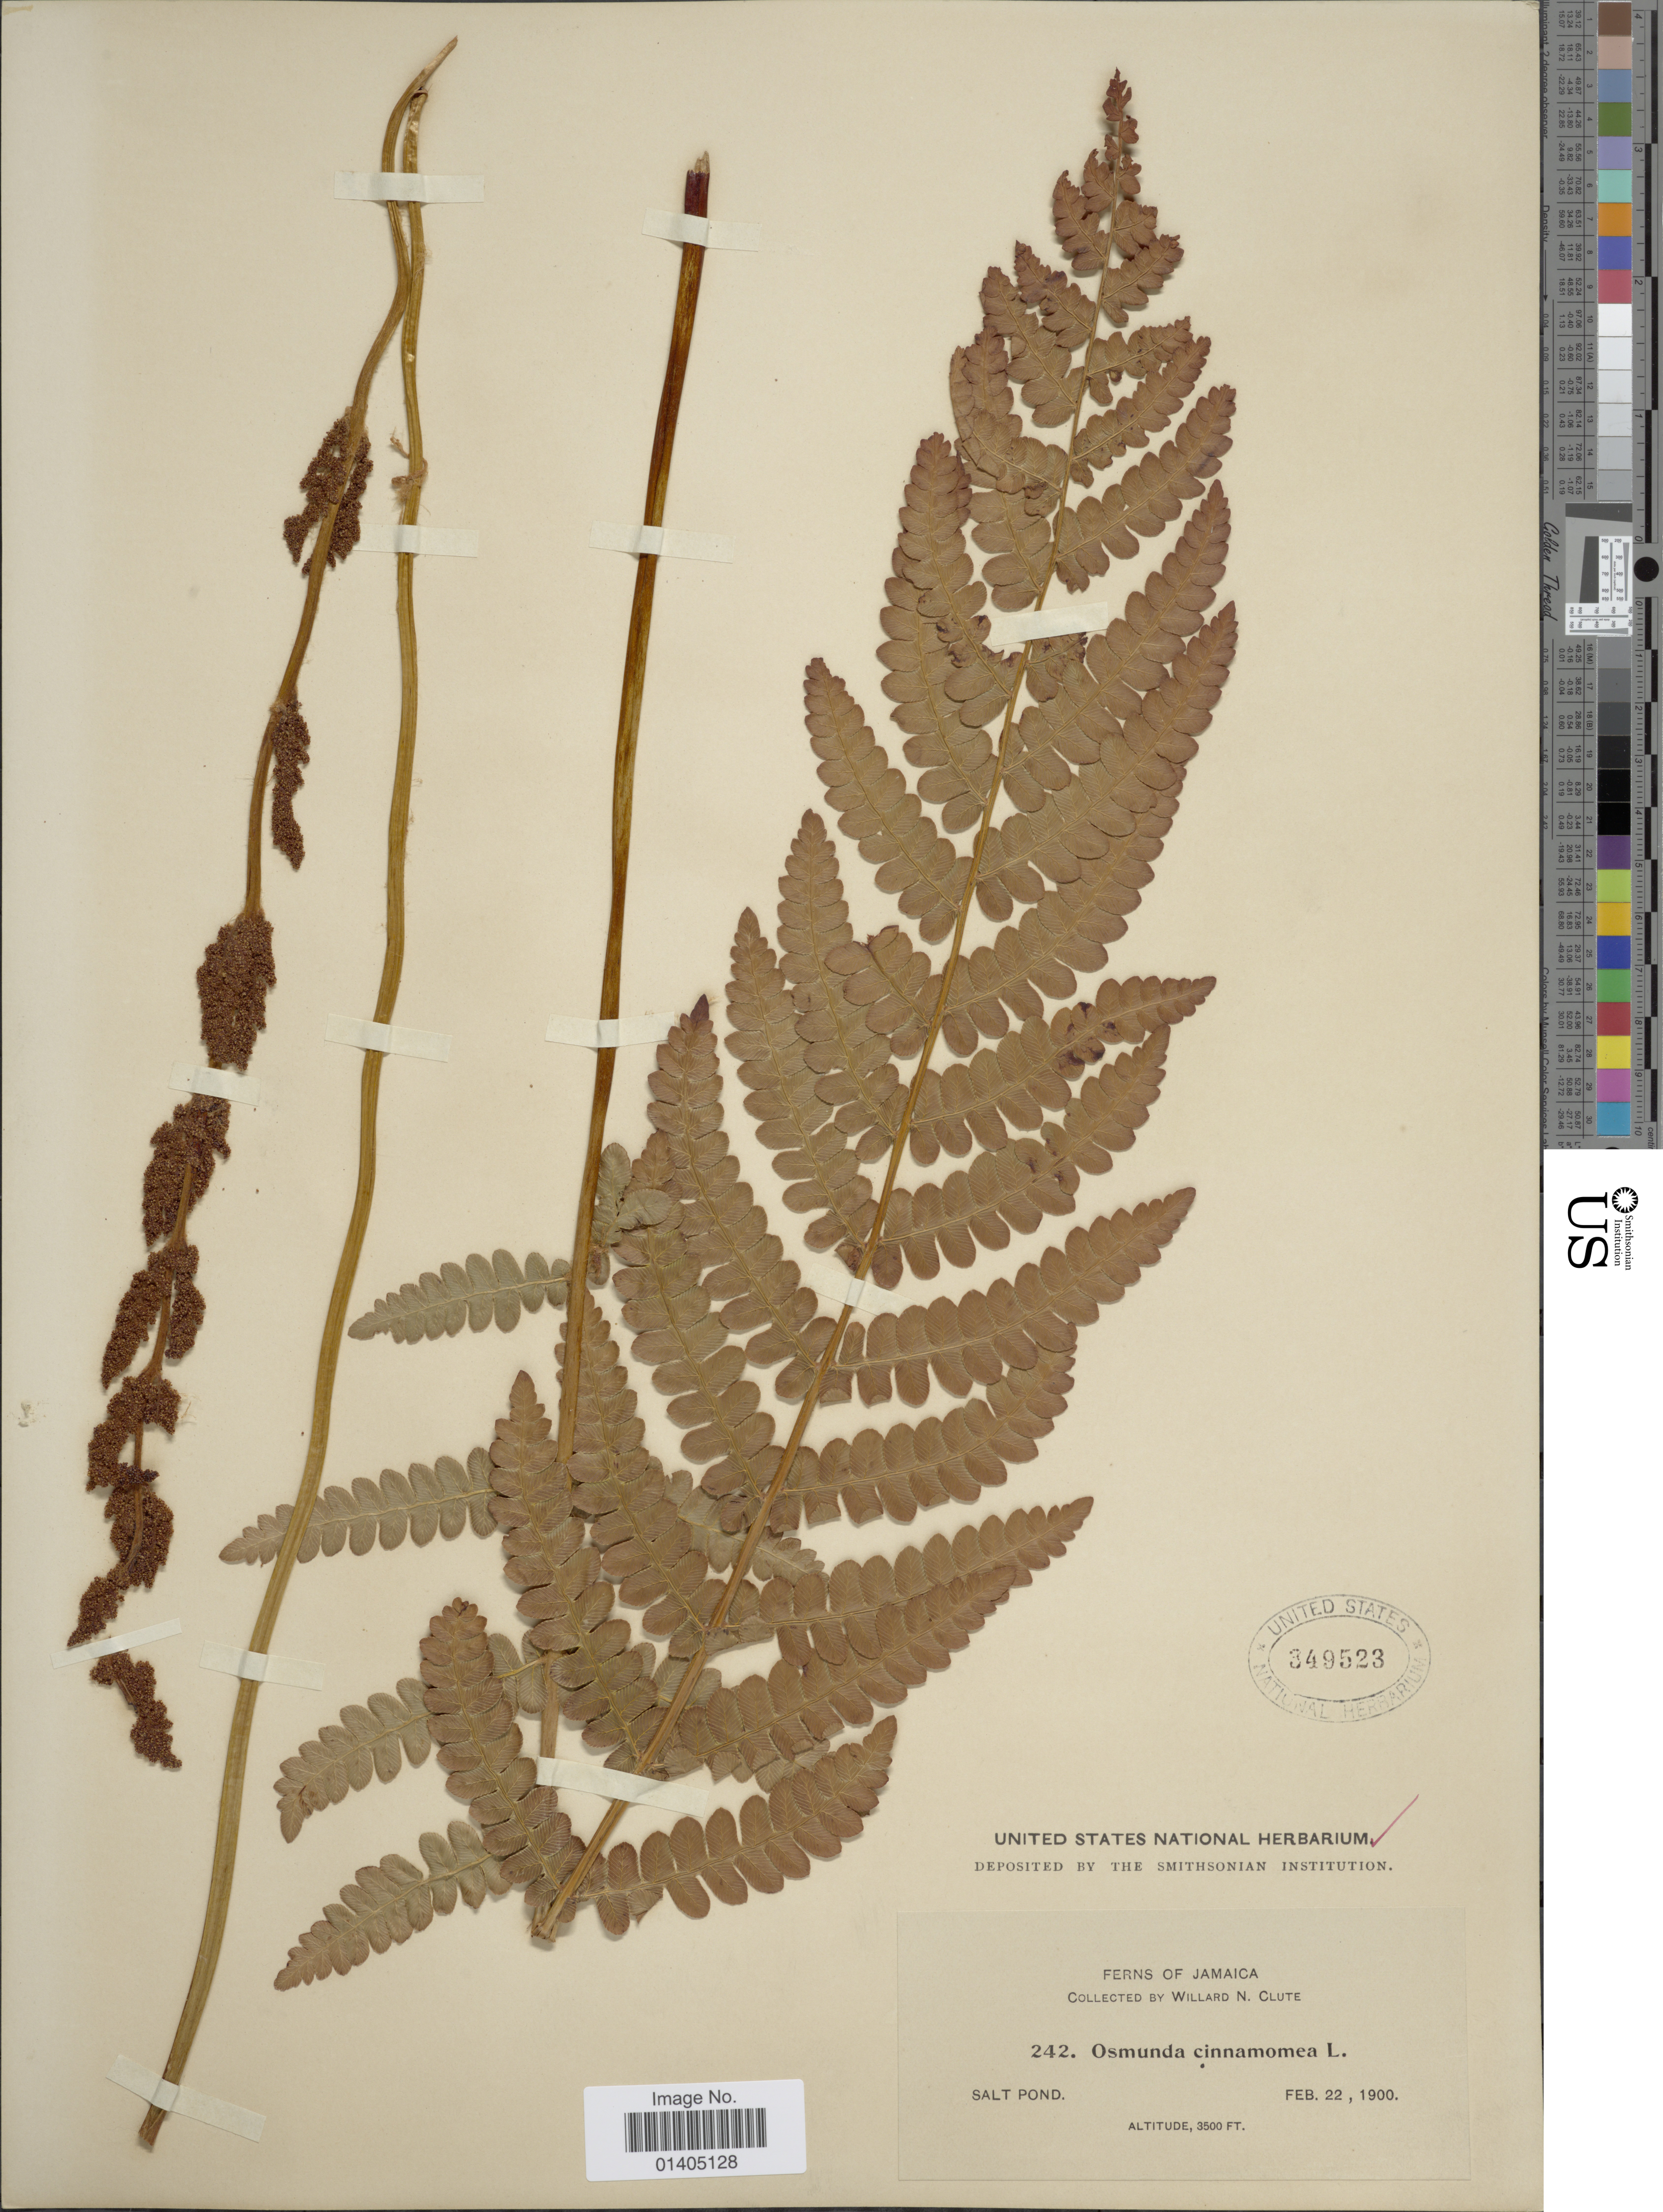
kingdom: Plantae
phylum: Tracheophyta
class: Polypodiopsida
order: Osmundales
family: Osmundaceae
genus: Osmundastrum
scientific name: Osmundastrum cinnamomeum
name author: (L.) C. Presl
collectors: W. N. Clute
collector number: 242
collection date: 1900-02-22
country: Jamaica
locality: Salt Pond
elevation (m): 1067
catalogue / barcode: US 349523